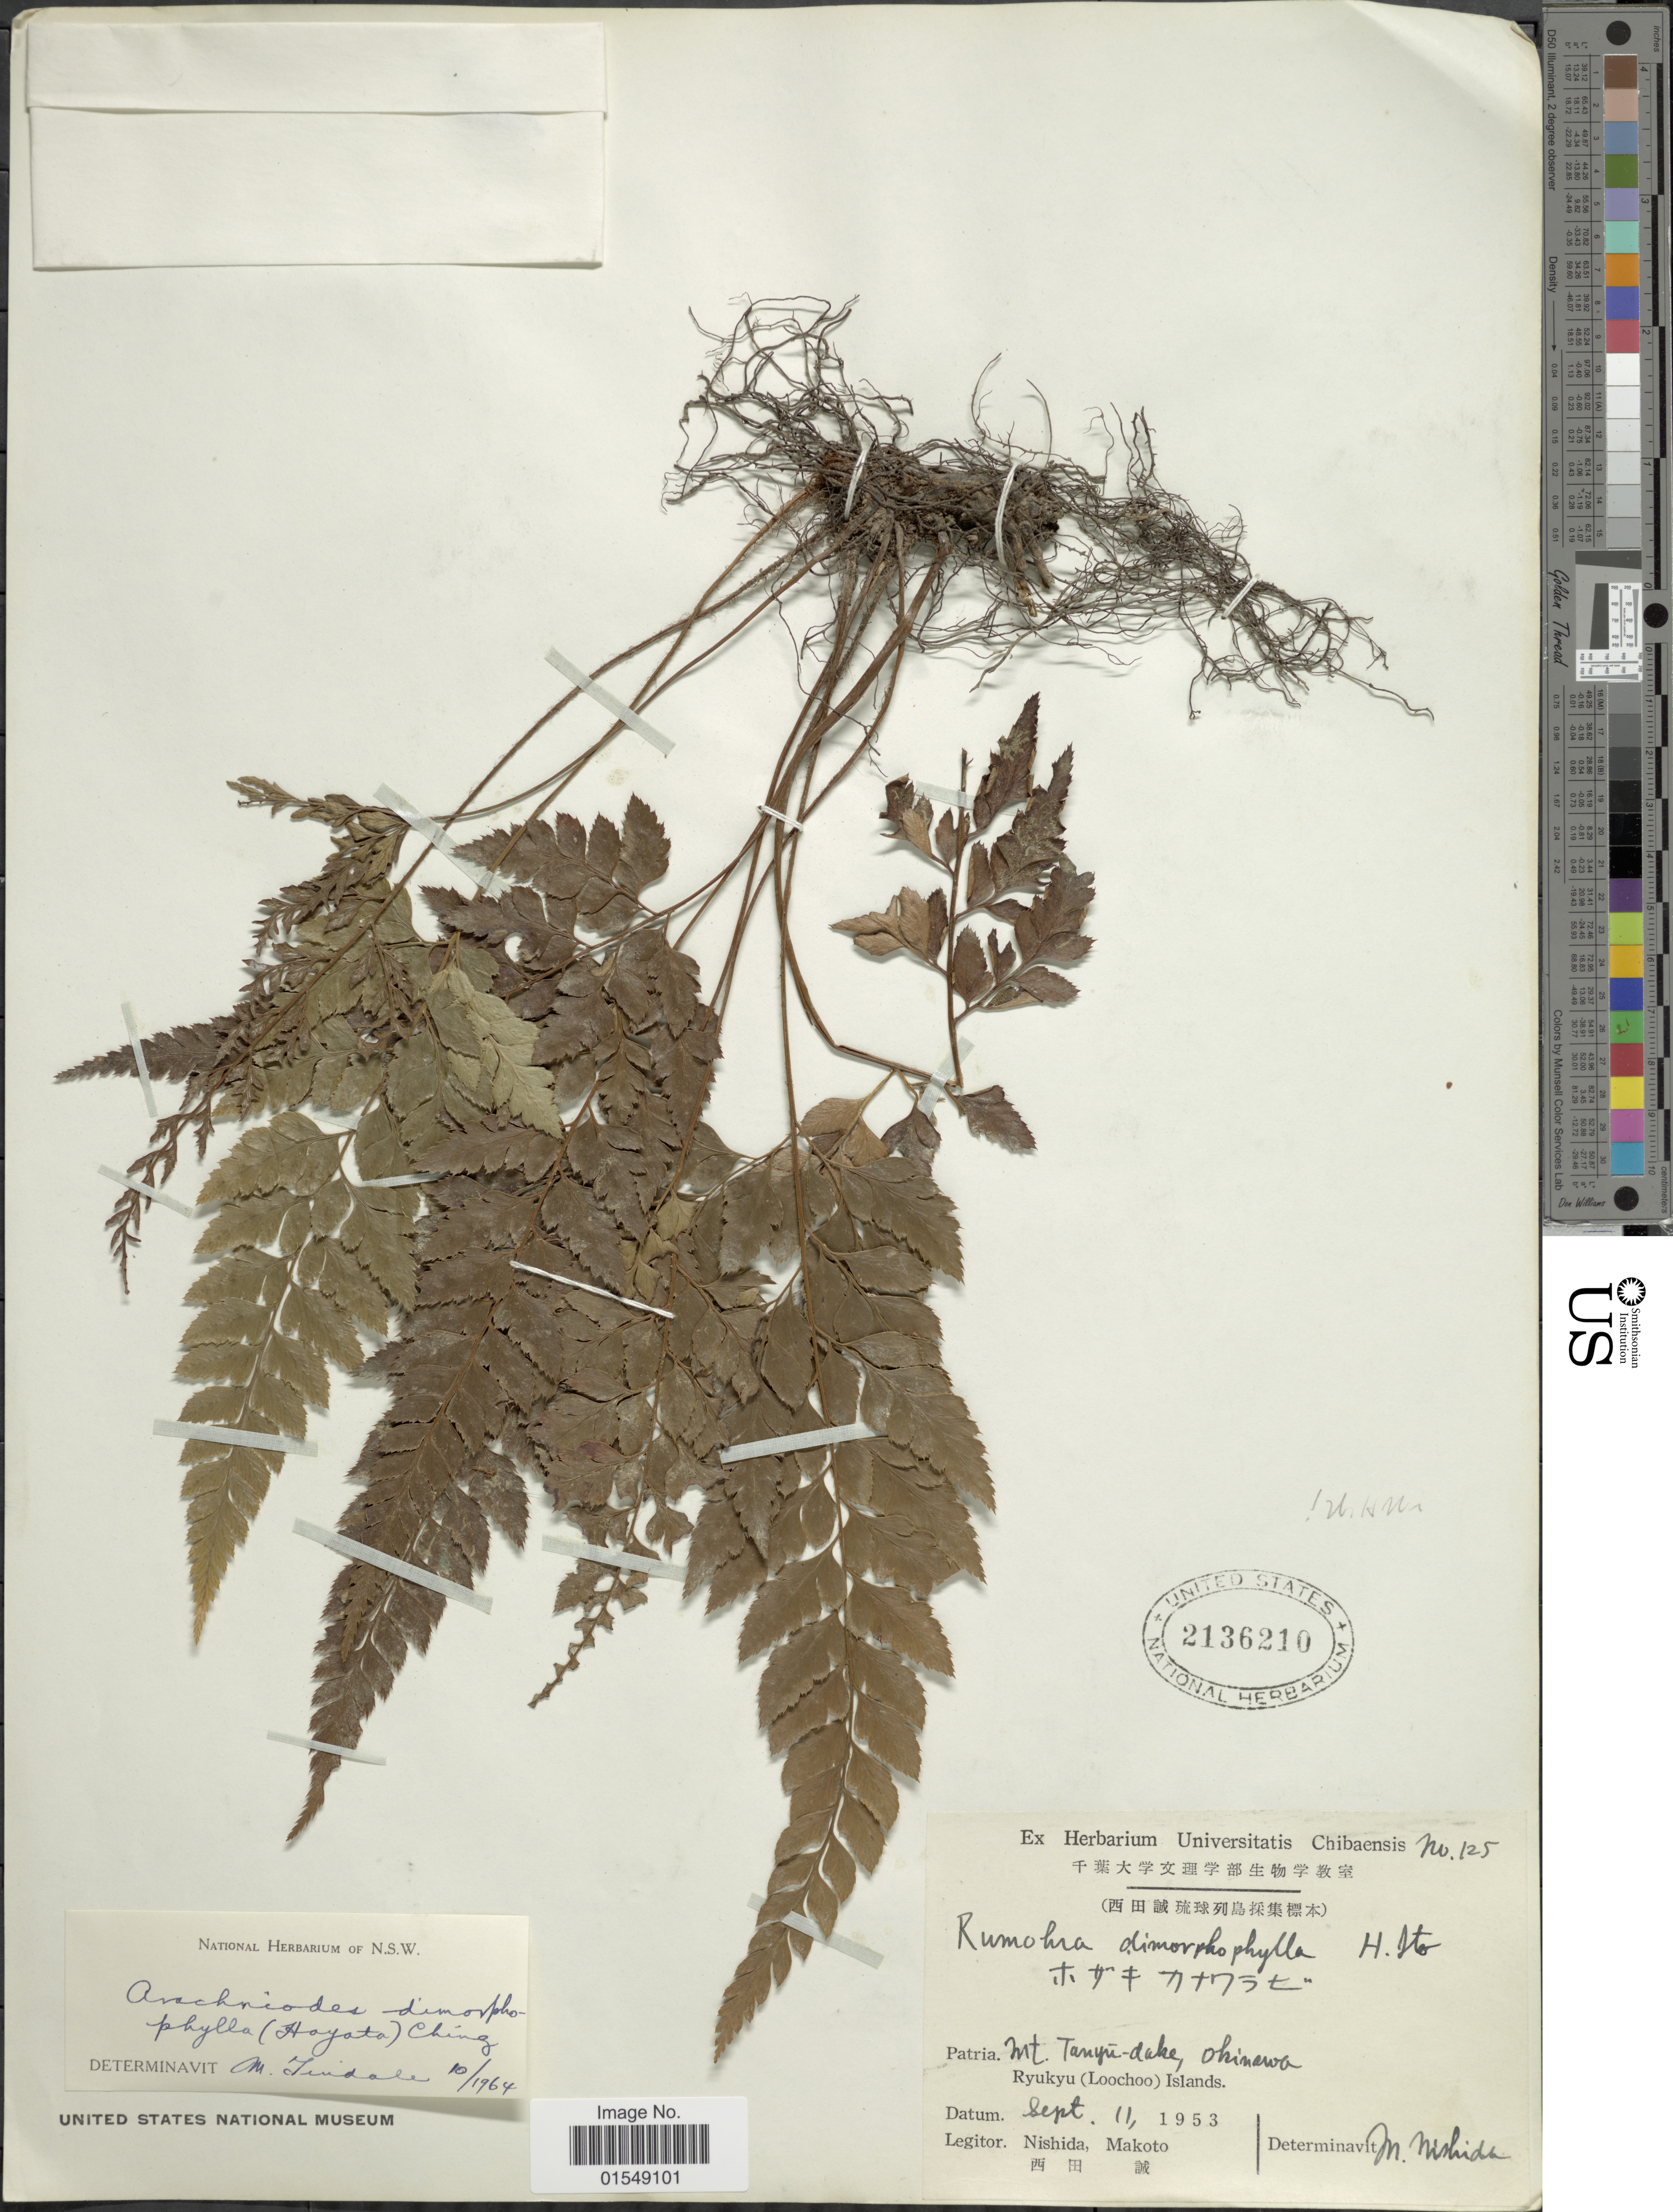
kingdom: Plantae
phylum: Tracheophyta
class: Polypodiopsida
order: Polypodiales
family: Dryopteridaceae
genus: Arachniodes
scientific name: Arachniodes dimorphophyllum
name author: (Hayata) Ching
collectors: Nishida & Makoto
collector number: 125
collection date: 1953-09-11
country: Japan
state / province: Okinawa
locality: Patri, Mt. Tanyu-dake Ryukyu (Loochoo) Islands,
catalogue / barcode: US 2136210